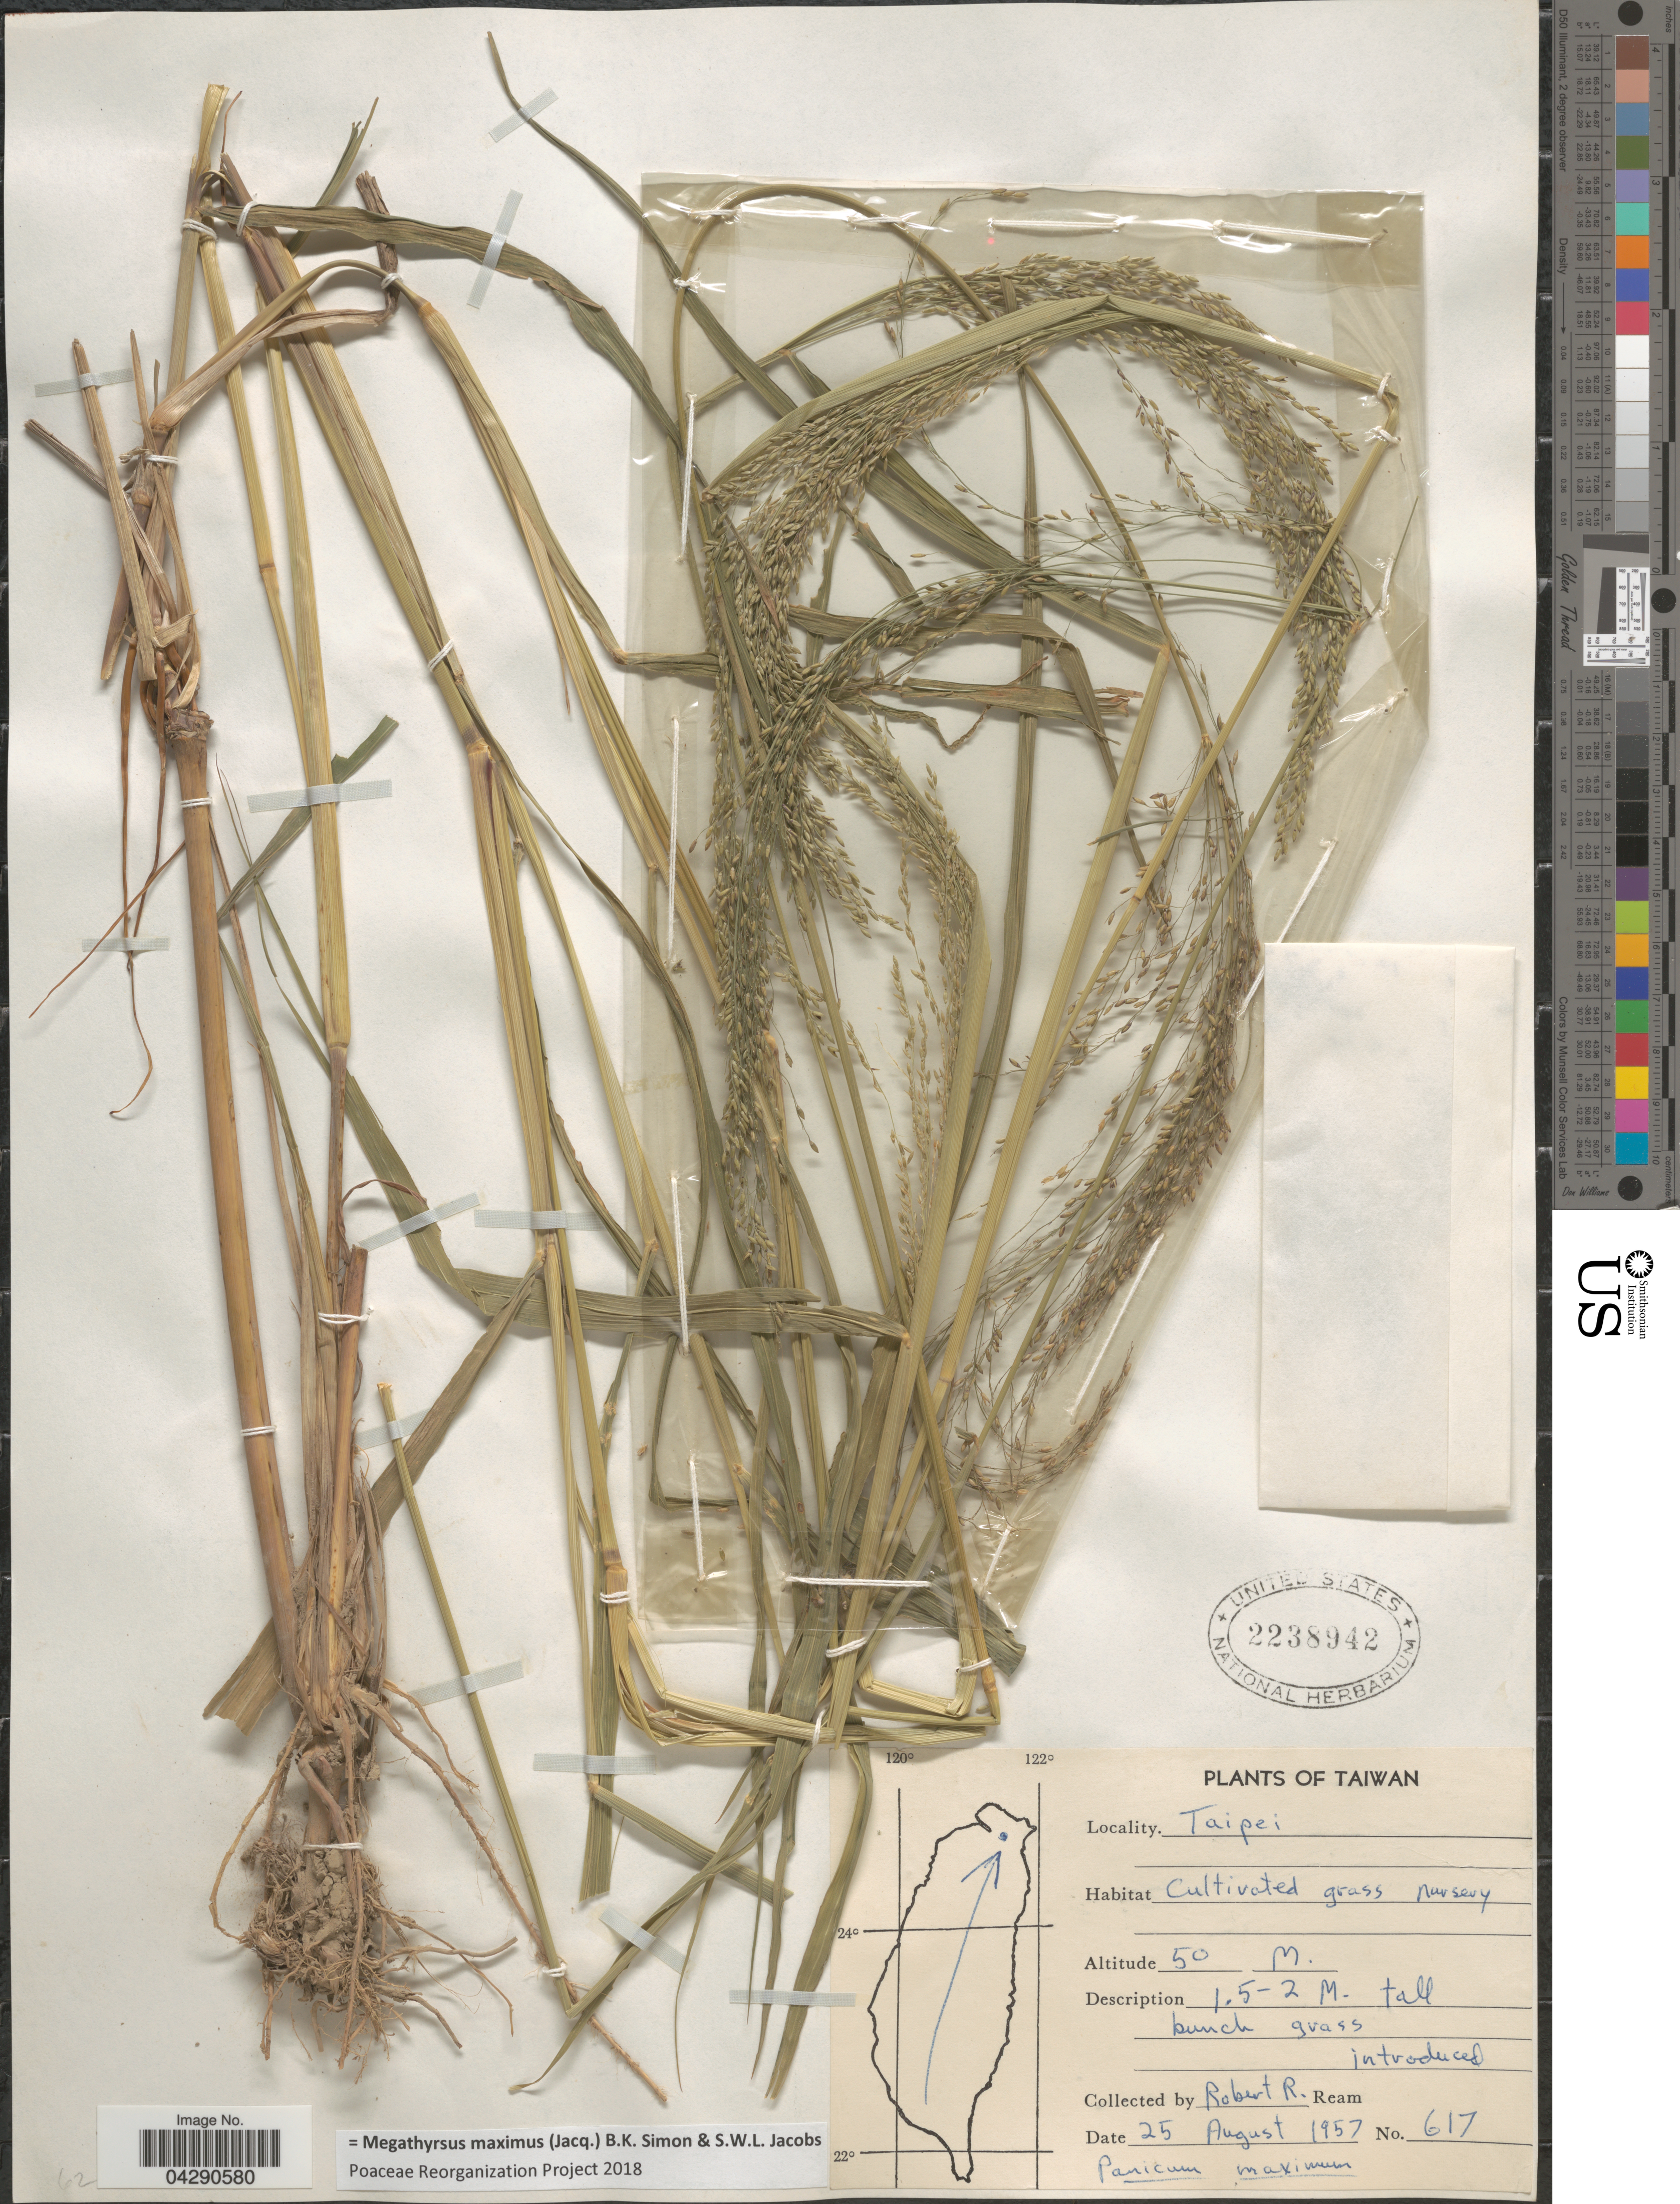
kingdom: Plantae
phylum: Tracheophyta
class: Liliopsida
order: Poales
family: Poaceae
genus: Megathyrsus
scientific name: Megathyrsus maximus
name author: (Jacq.) B.K. Simon & S.W.L. Jacobs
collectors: R. Ream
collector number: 617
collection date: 1957-08-25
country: Taiwan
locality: Taipei.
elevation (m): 50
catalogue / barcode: US 2238942